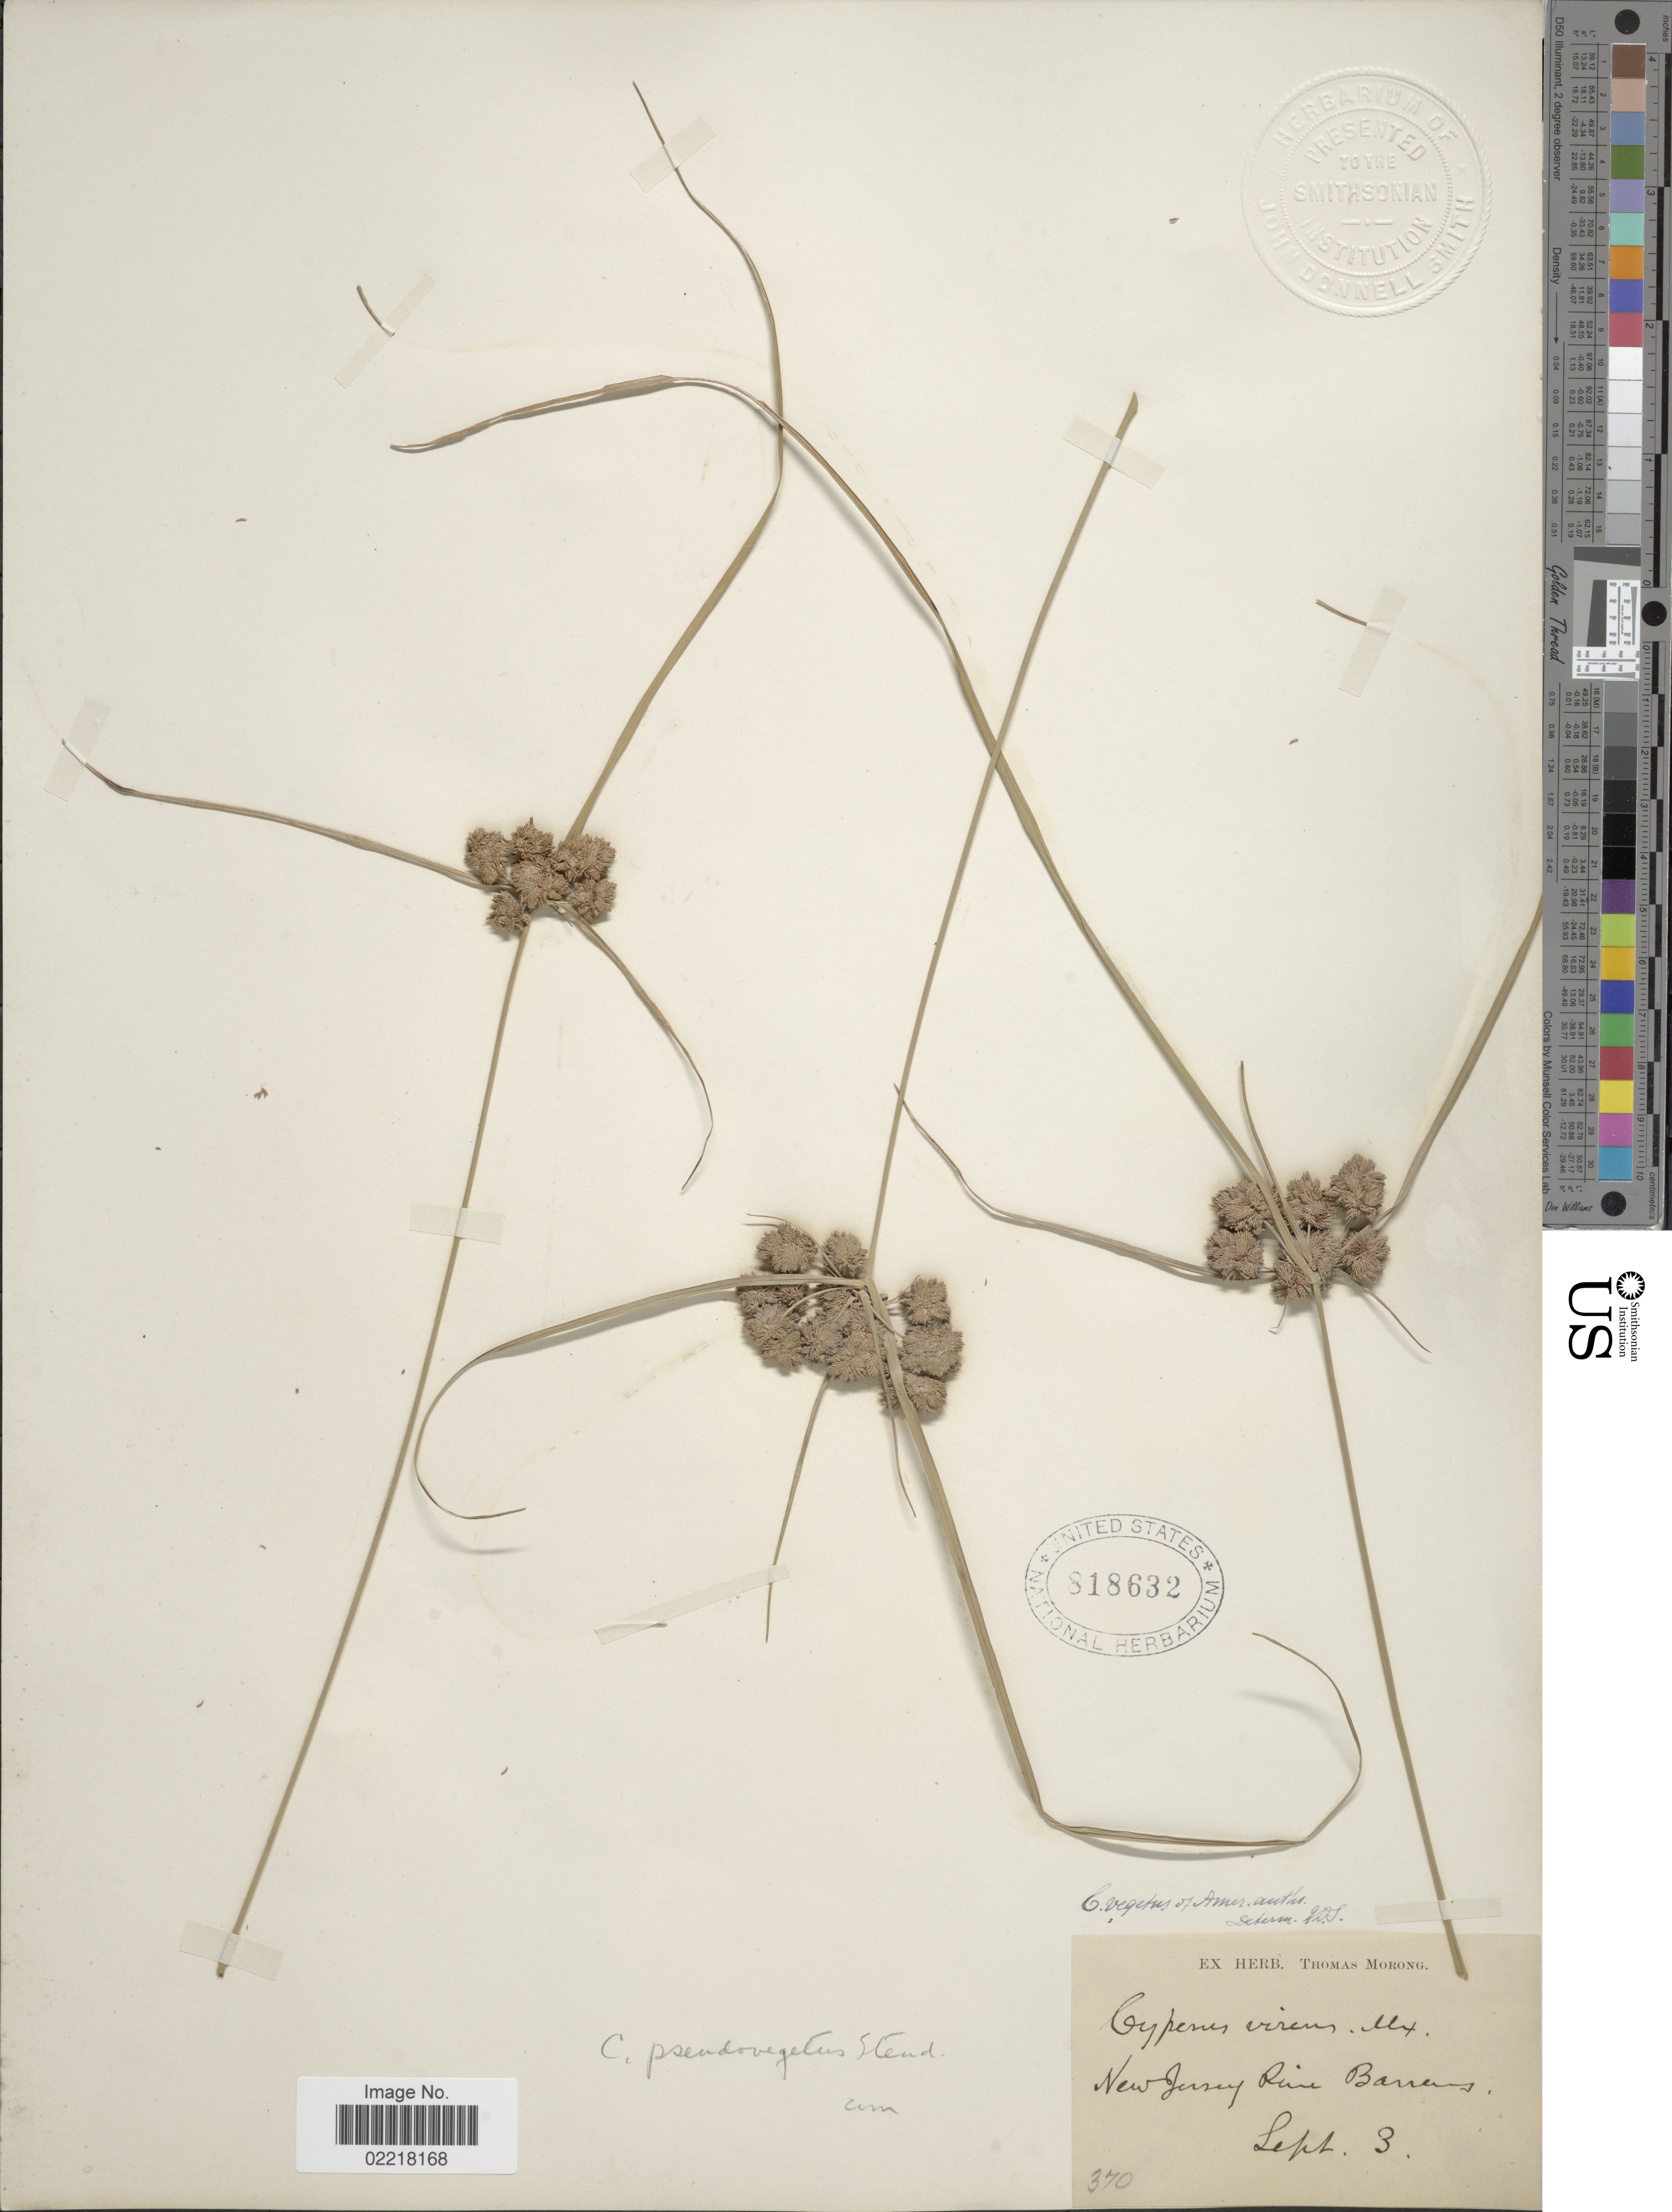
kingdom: Plantae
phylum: Tracheophyta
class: Liliopsida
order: Poales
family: Cyperaceae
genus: Cyperus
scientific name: Cyperus pseudovegetus Steud.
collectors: ex Herb. T. Morong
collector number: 370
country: United States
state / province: New Jersey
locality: New Jersey River Barrens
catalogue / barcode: US 818632